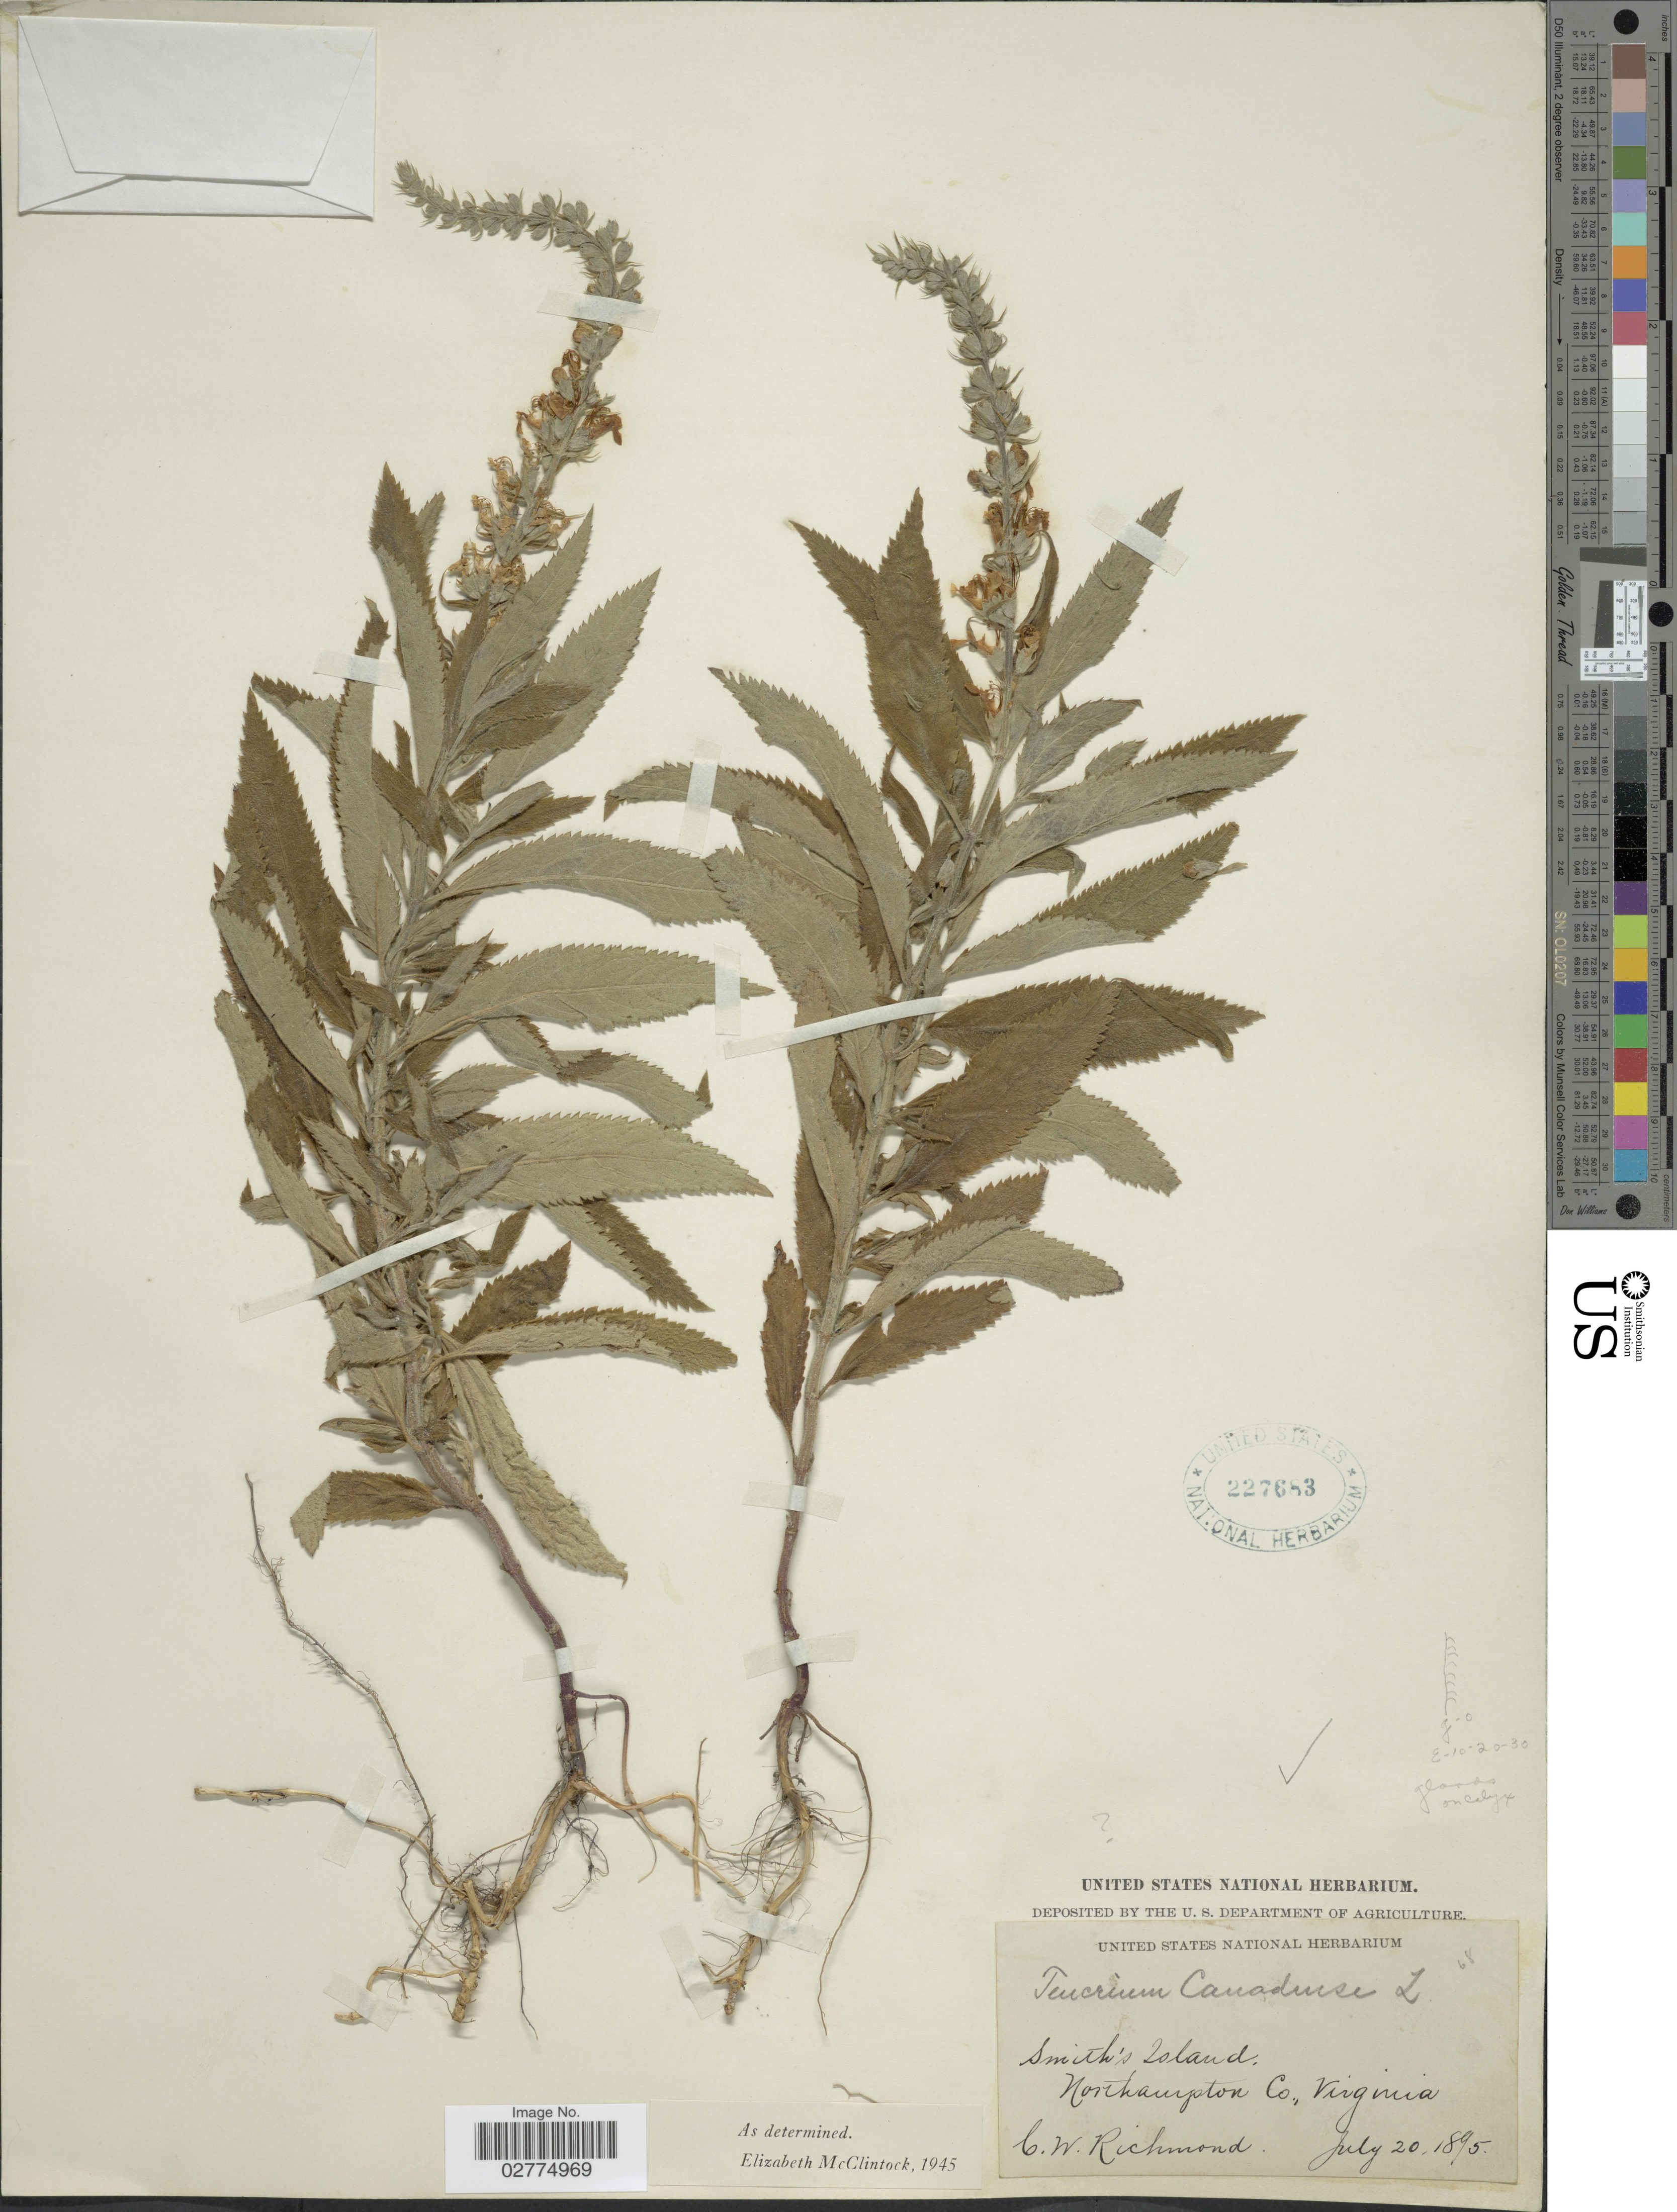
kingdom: Plantae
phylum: Tracheophyta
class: Magnoliopsida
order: Lamiales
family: Lamiaceae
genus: Teucrium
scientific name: Teucrium canadense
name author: L.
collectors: C. Richmond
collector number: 68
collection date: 1895-07-20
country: United States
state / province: Virginia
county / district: Northampton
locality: Smith's Island. Northampton Co.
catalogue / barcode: US 227683